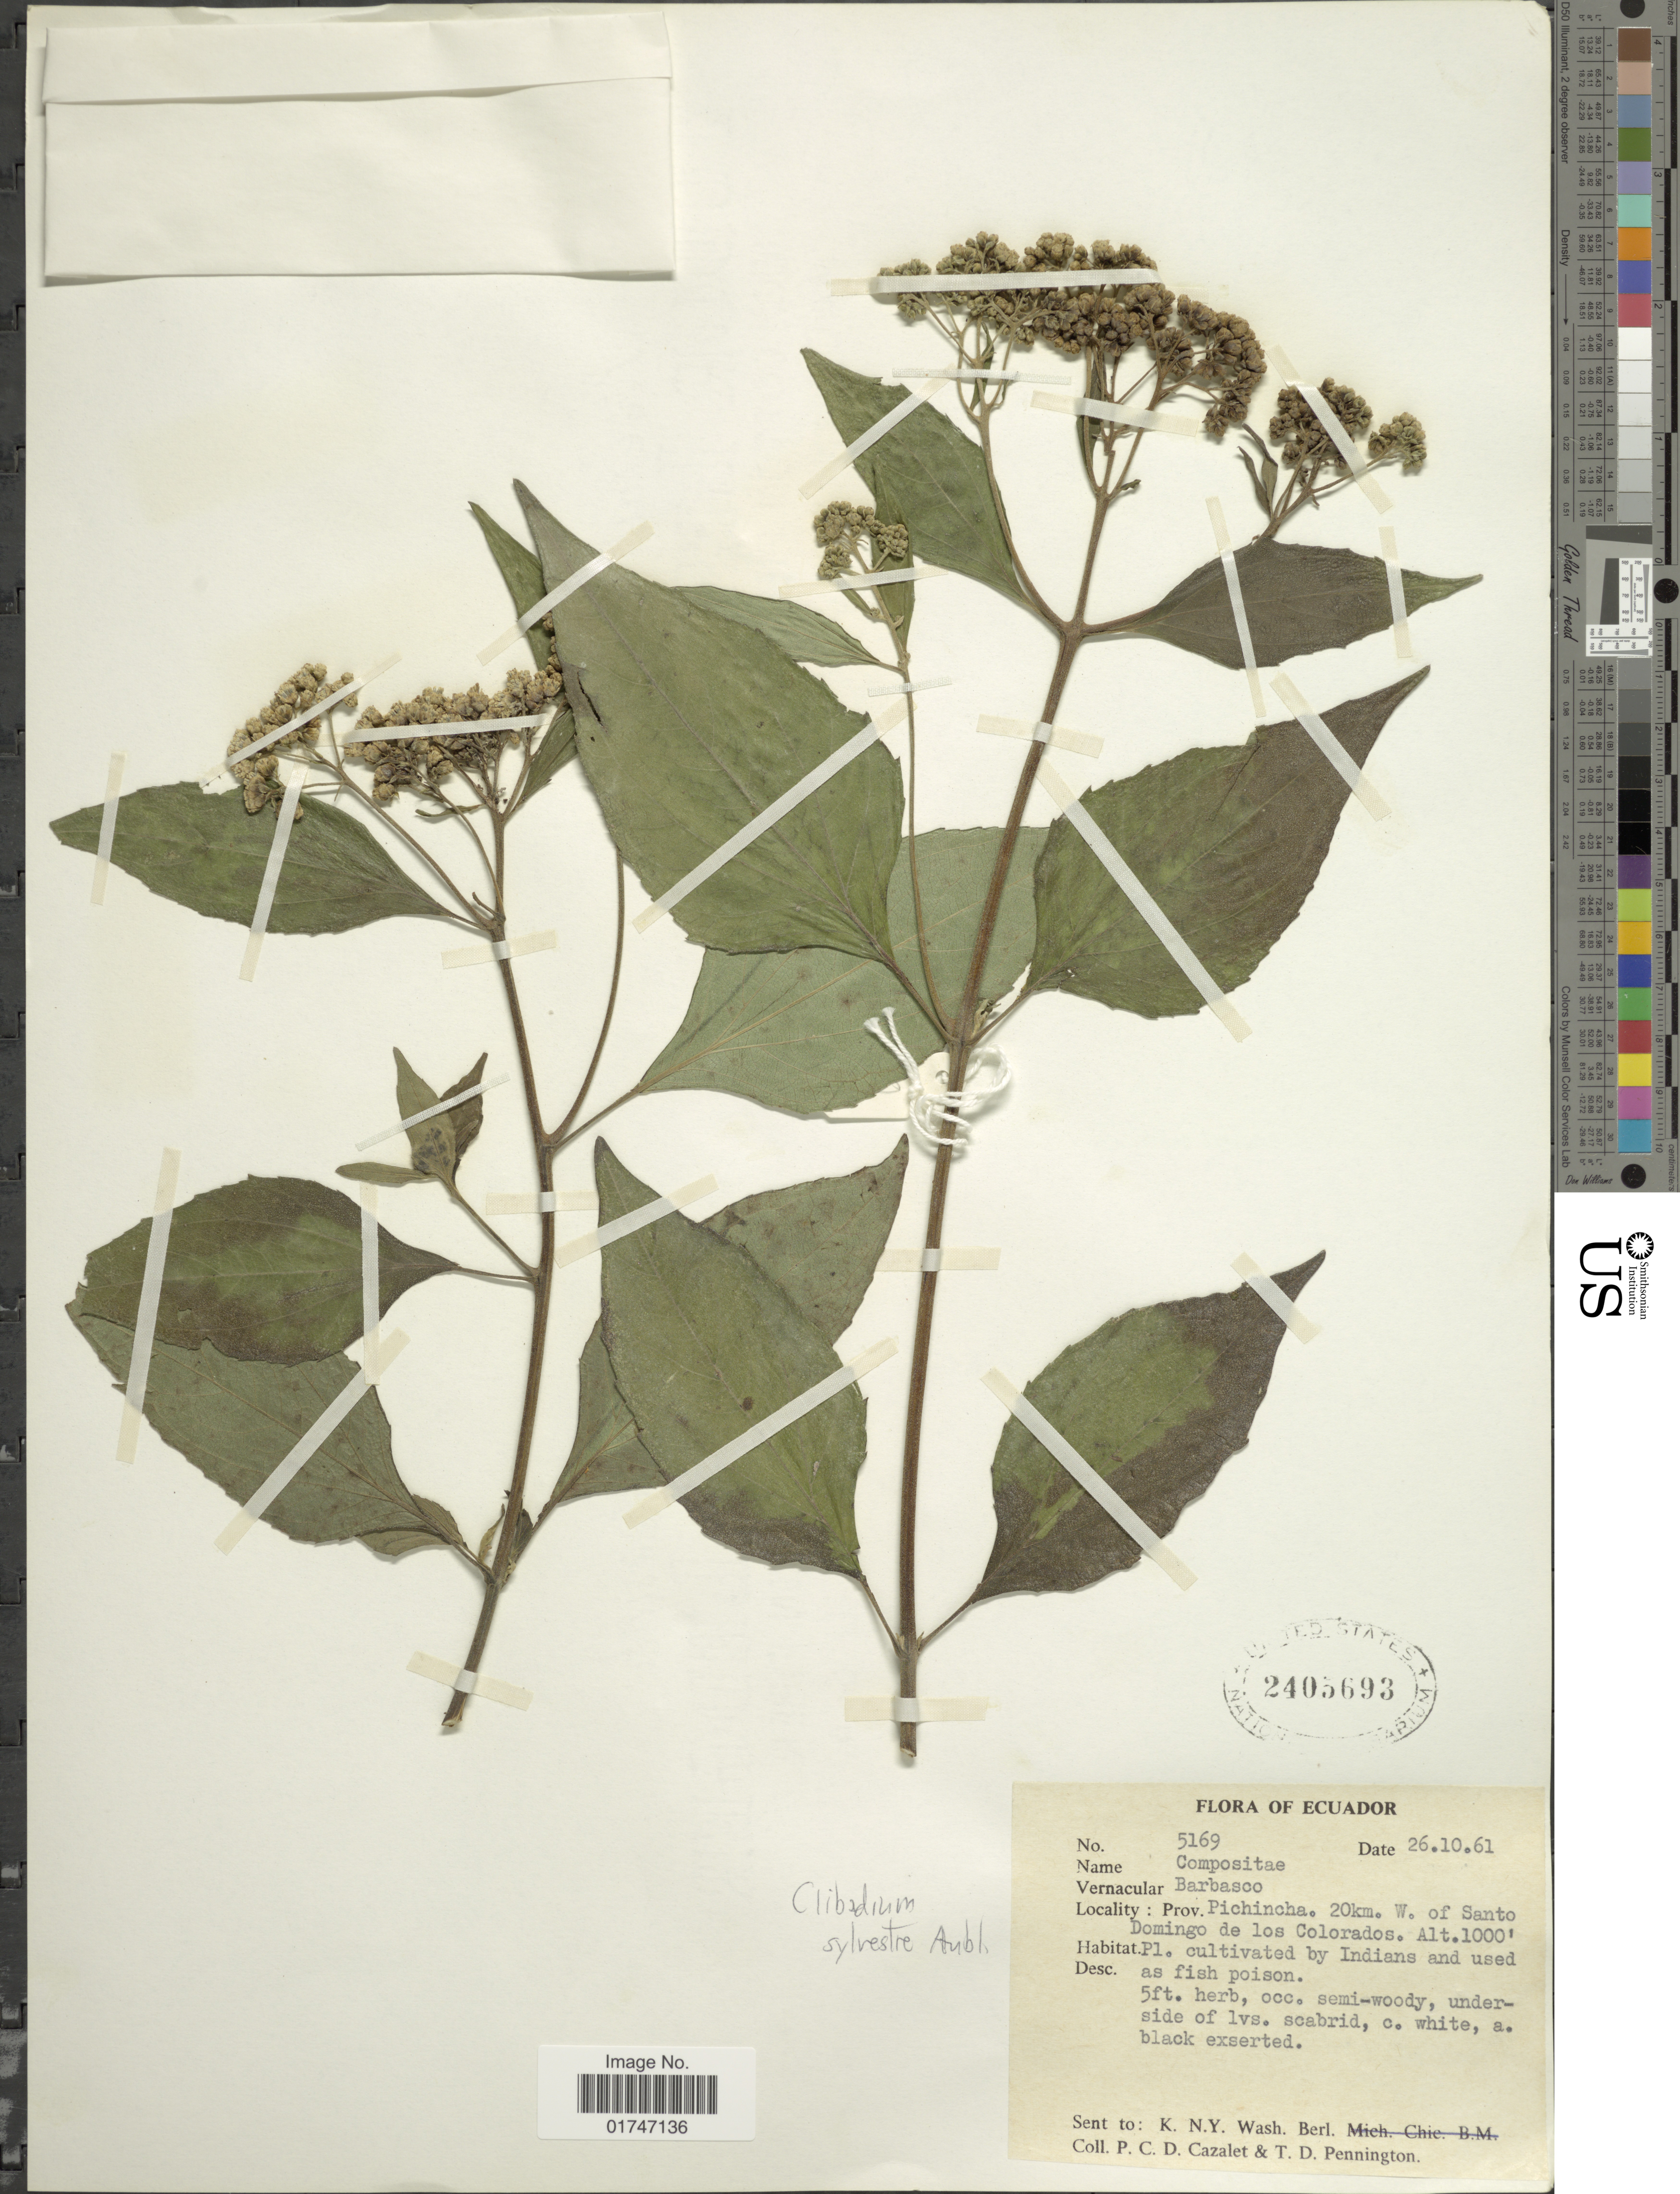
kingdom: Plantae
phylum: Tracheophyta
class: Magnoliopsida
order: Asterales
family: Asteraceae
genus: Clibadium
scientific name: Clibadium sylvestre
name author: (Aubl.) Baill.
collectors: P. C. D. Cazalet & T. D. Pennington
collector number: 5169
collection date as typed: Transcribed d/m/y: 26/10/61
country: Ecuador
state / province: Pichincha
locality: Prov. Pichincha. 20km. W. of Santo Domingo de los Colorados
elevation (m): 305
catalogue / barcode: US 2405693